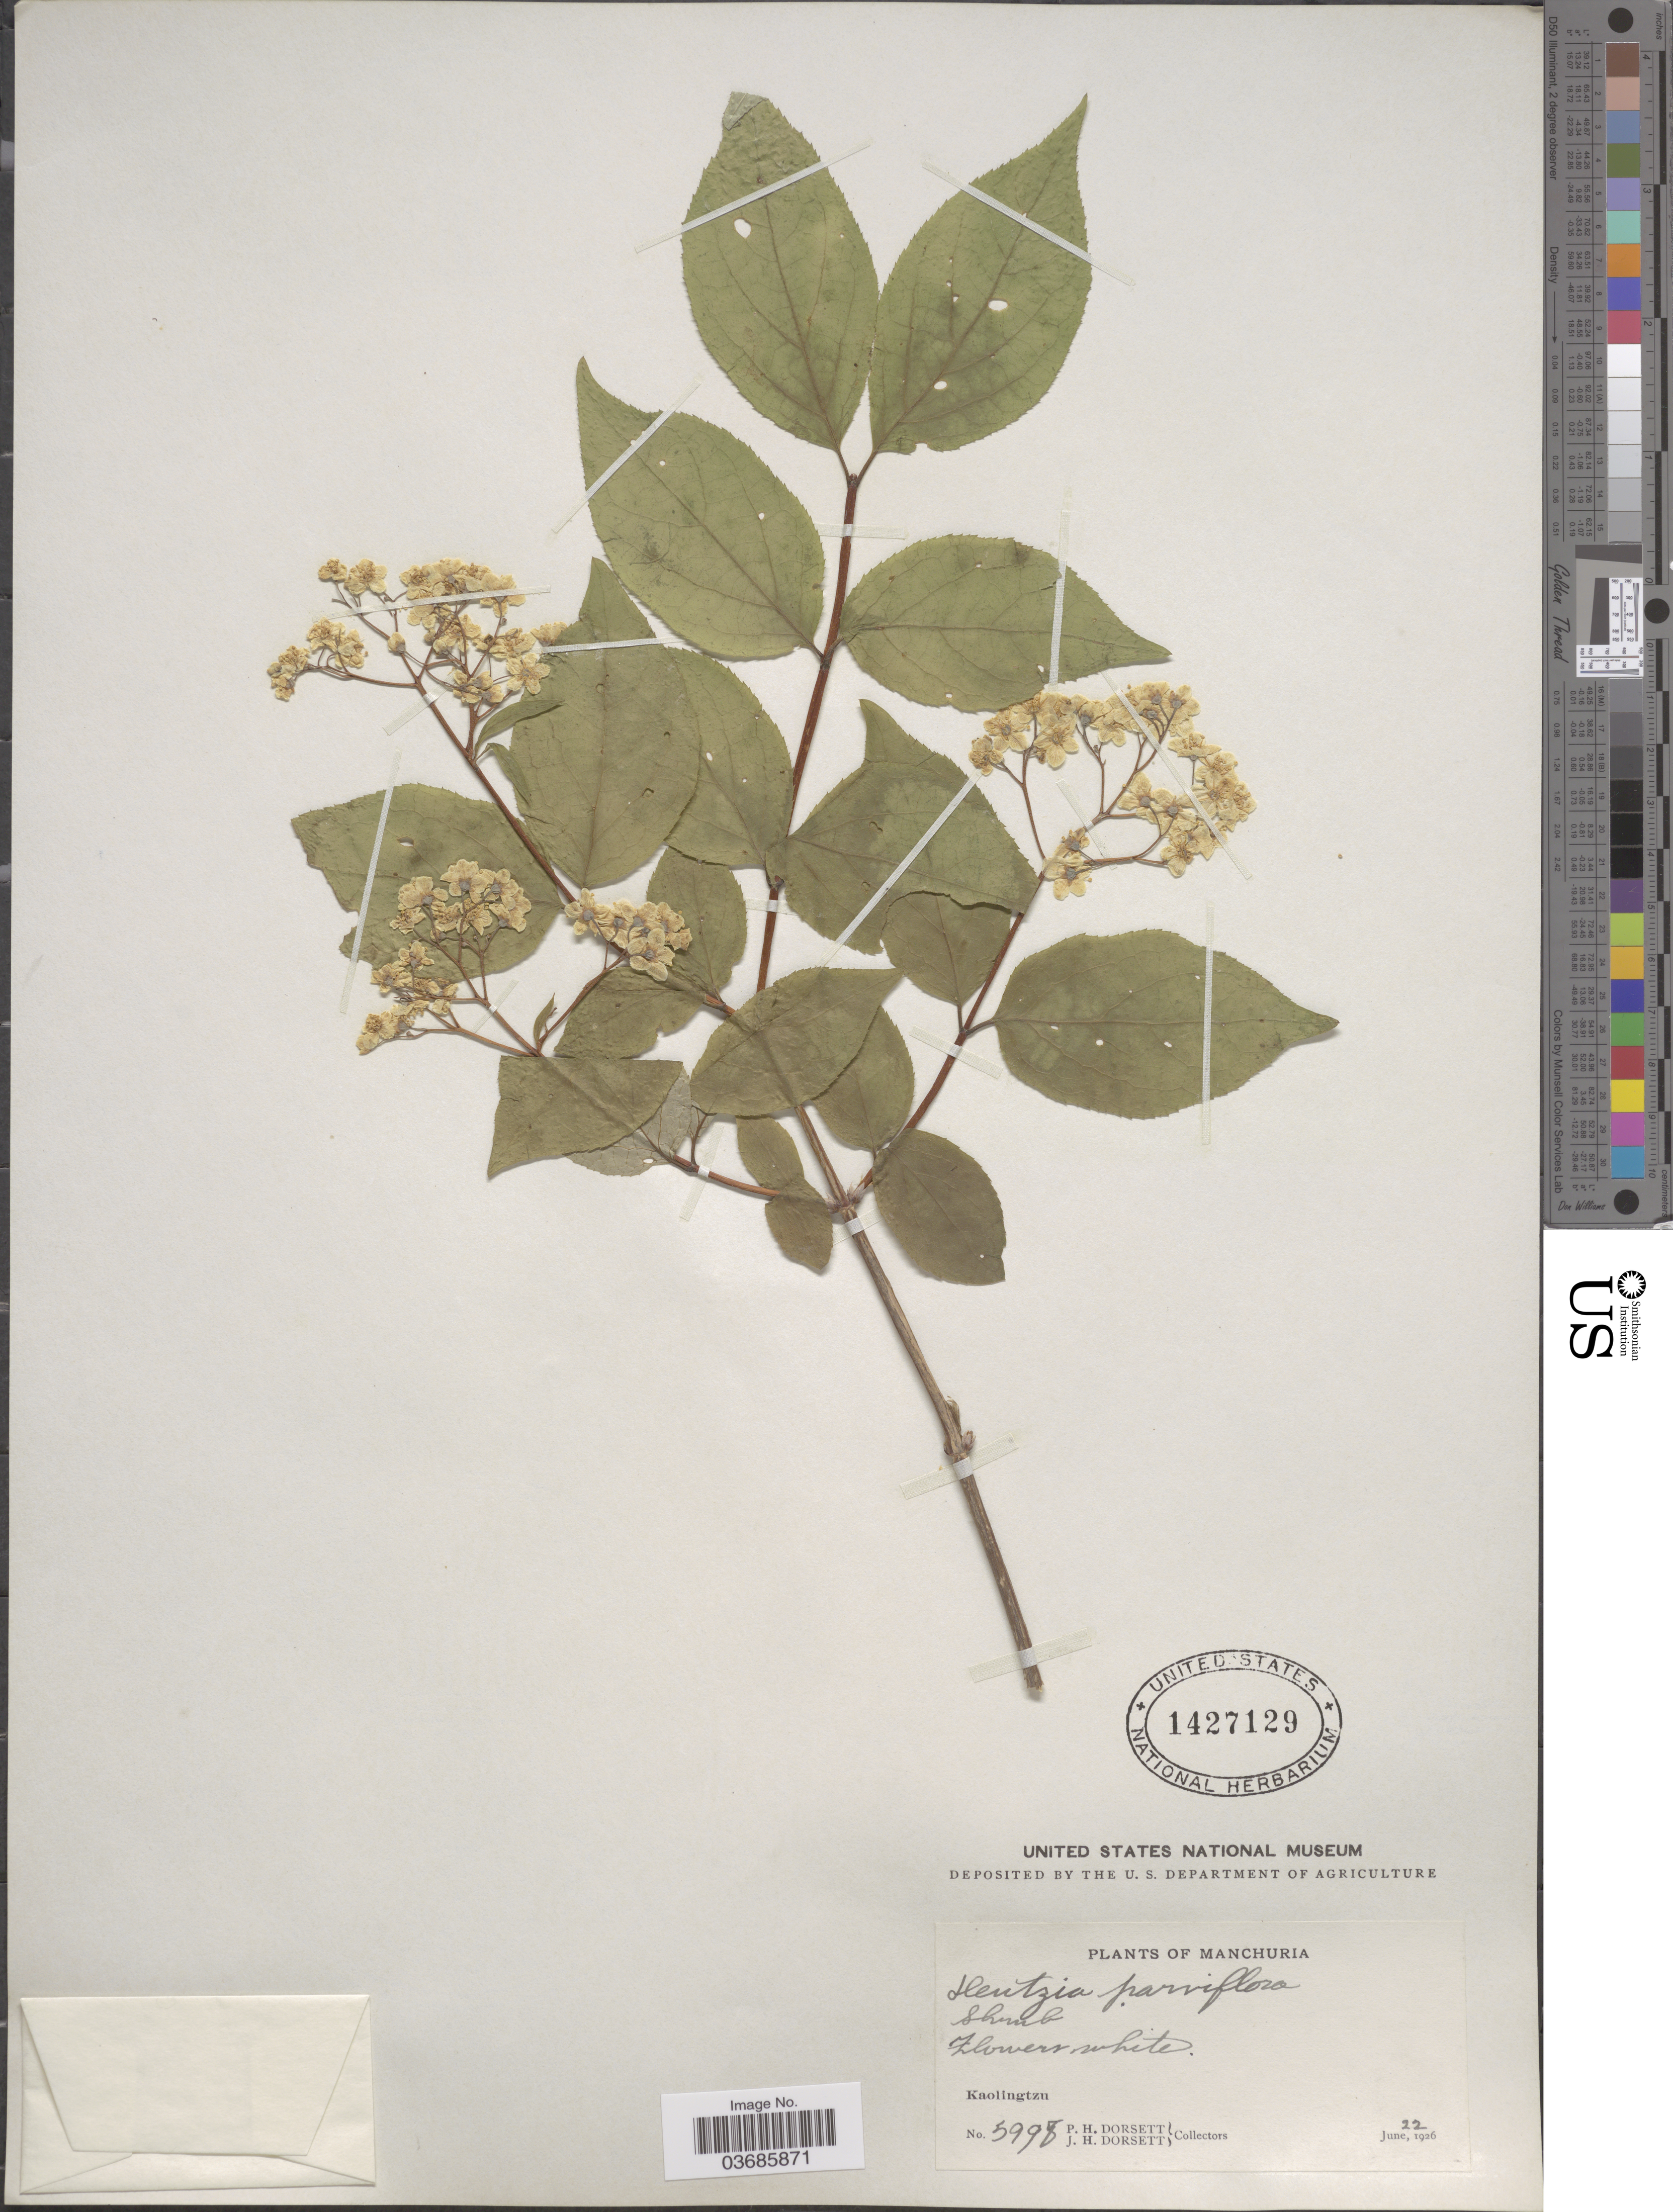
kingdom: Plantae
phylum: Tracheophyta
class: Magnoliopsida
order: Cornales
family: Hydrangeaceae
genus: Deutzia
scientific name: Deutzia parviflora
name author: Bunge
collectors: P. H. Dorsett & J. Dorsett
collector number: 5998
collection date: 1926-06-22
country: China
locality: Manchuria. Kaolingtzu.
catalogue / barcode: US 1427129